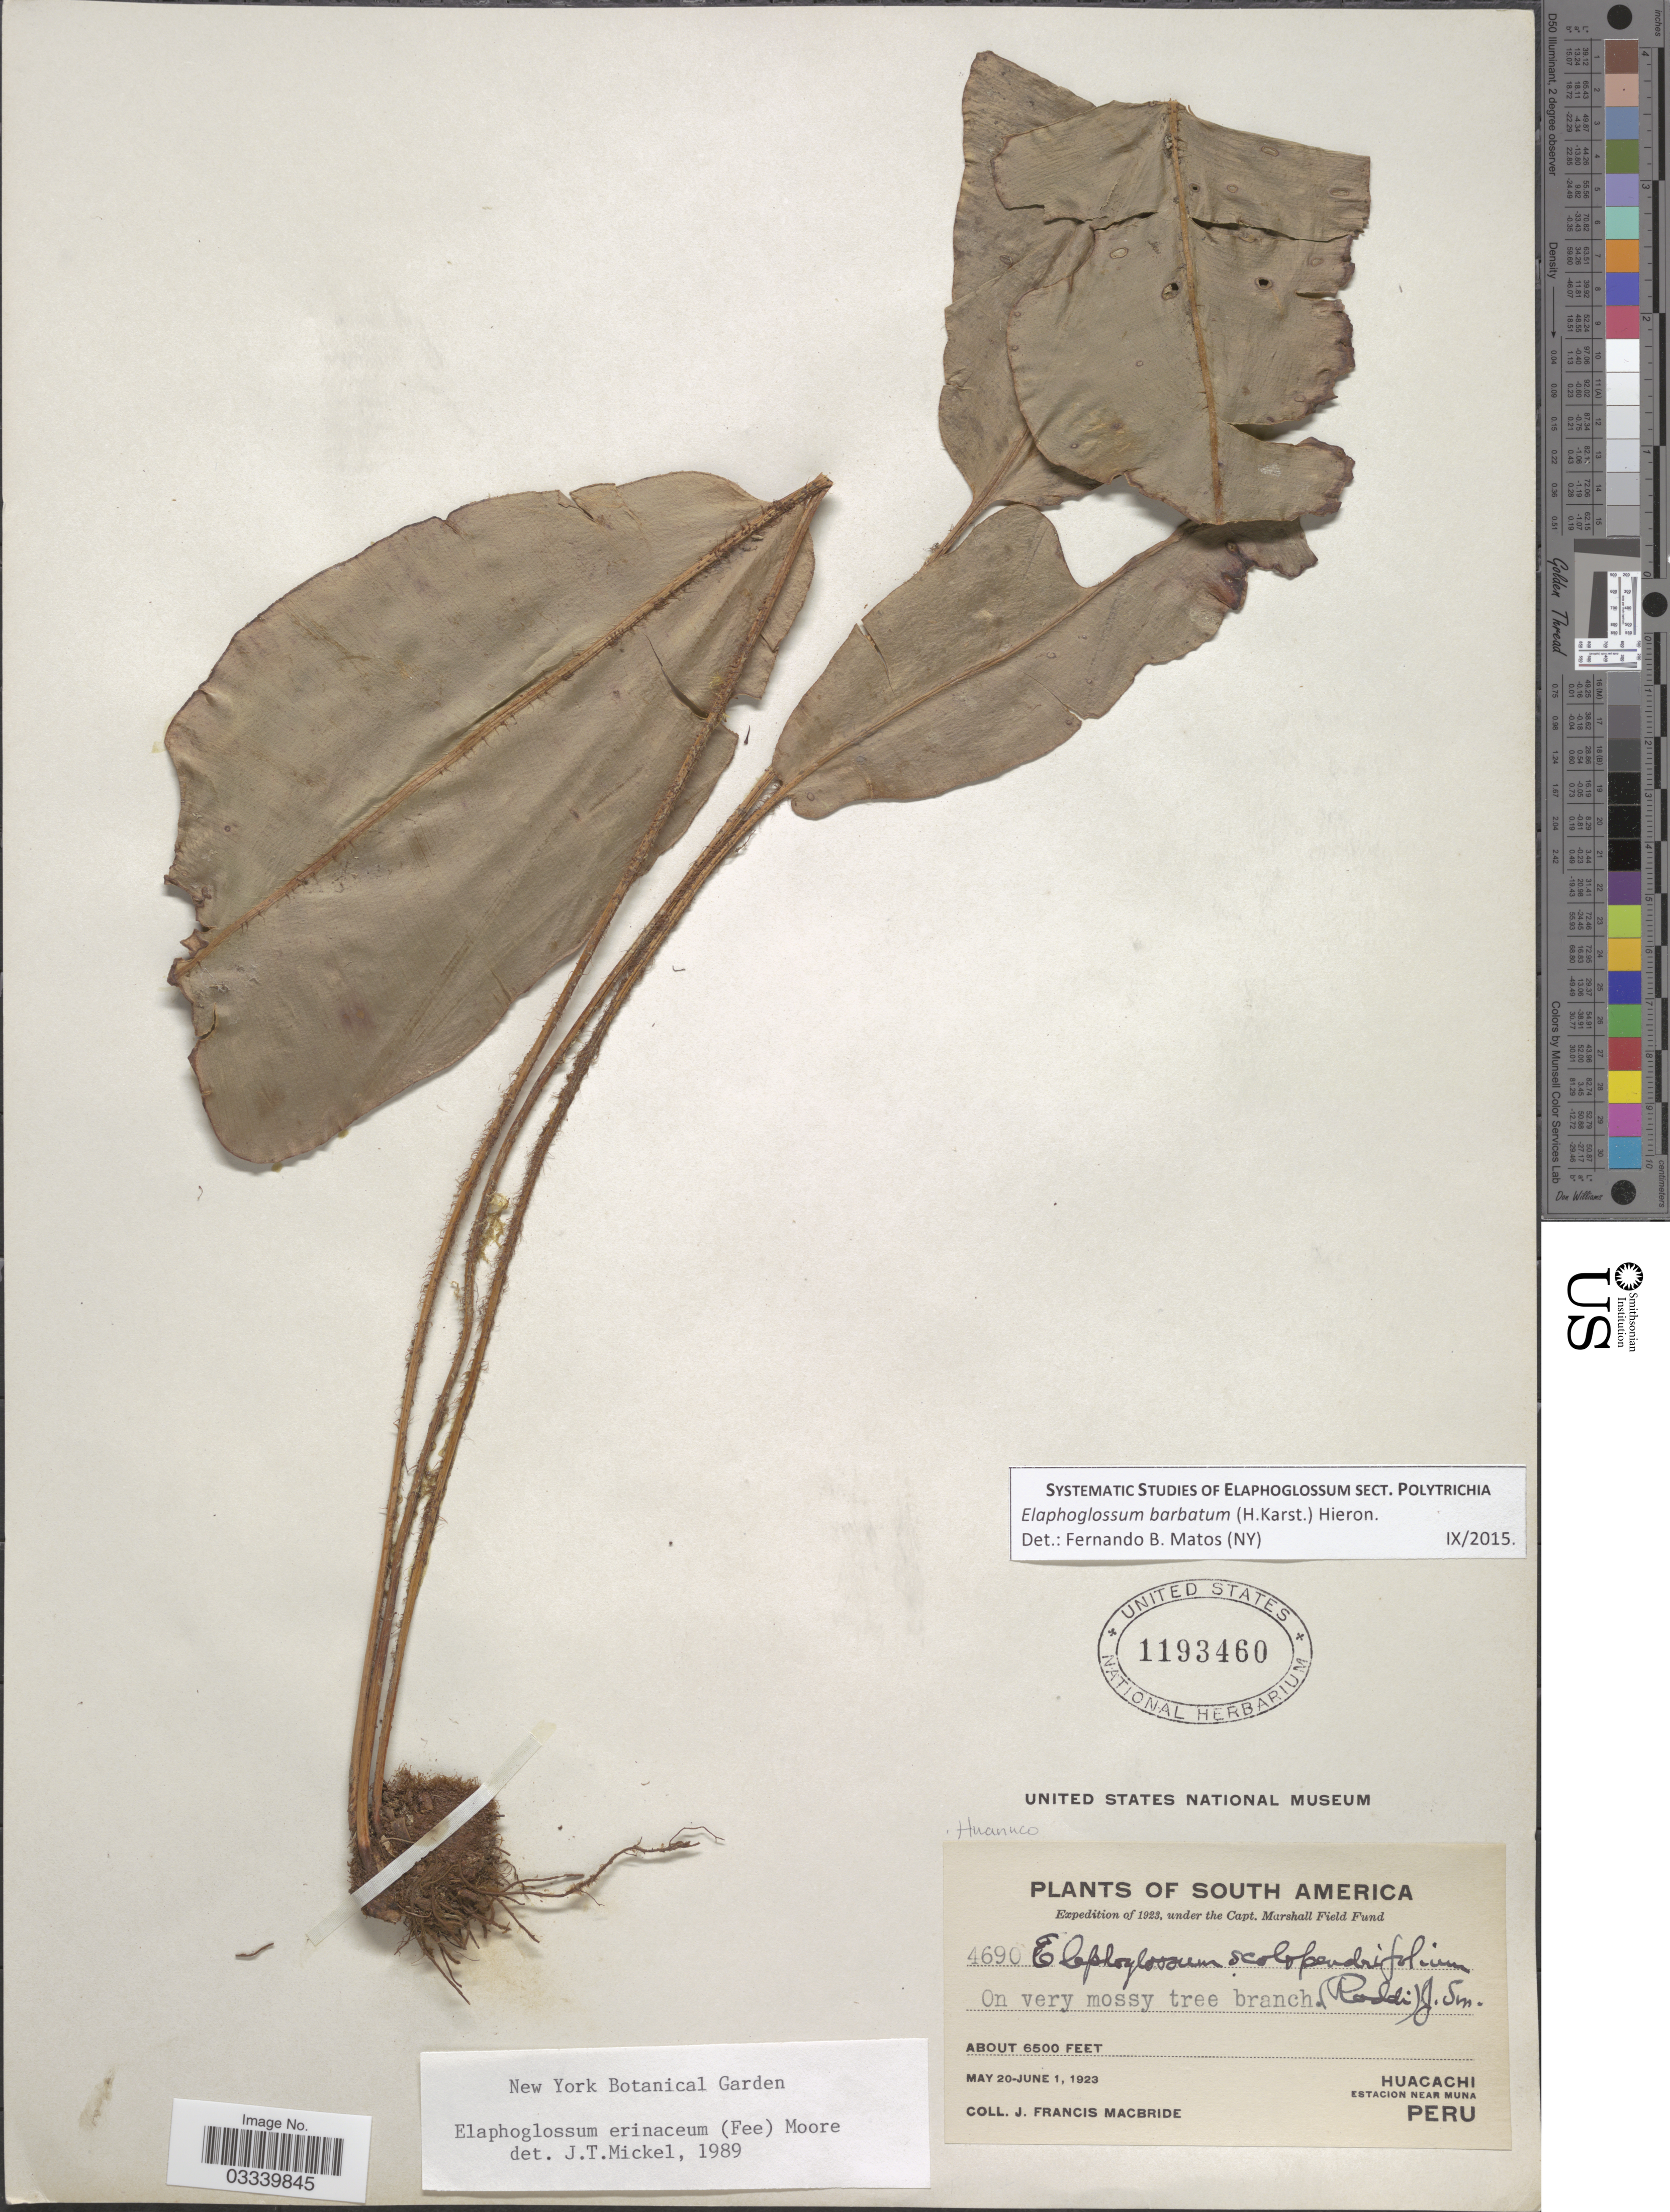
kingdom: Plantae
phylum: Tracheophyta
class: Polypodiopsida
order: Polypodiales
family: Dryopteridaceae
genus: Elaphoglossum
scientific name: Elaphoglossum barbatum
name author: (H. Karst.) Hieron.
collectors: J. F. Macbride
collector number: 4690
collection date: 1923-05-20/1923-06-01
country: Peru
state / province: Huánuco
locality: Huacachi. Estacion near Muna.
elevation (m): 1981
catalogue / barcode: US 1193460